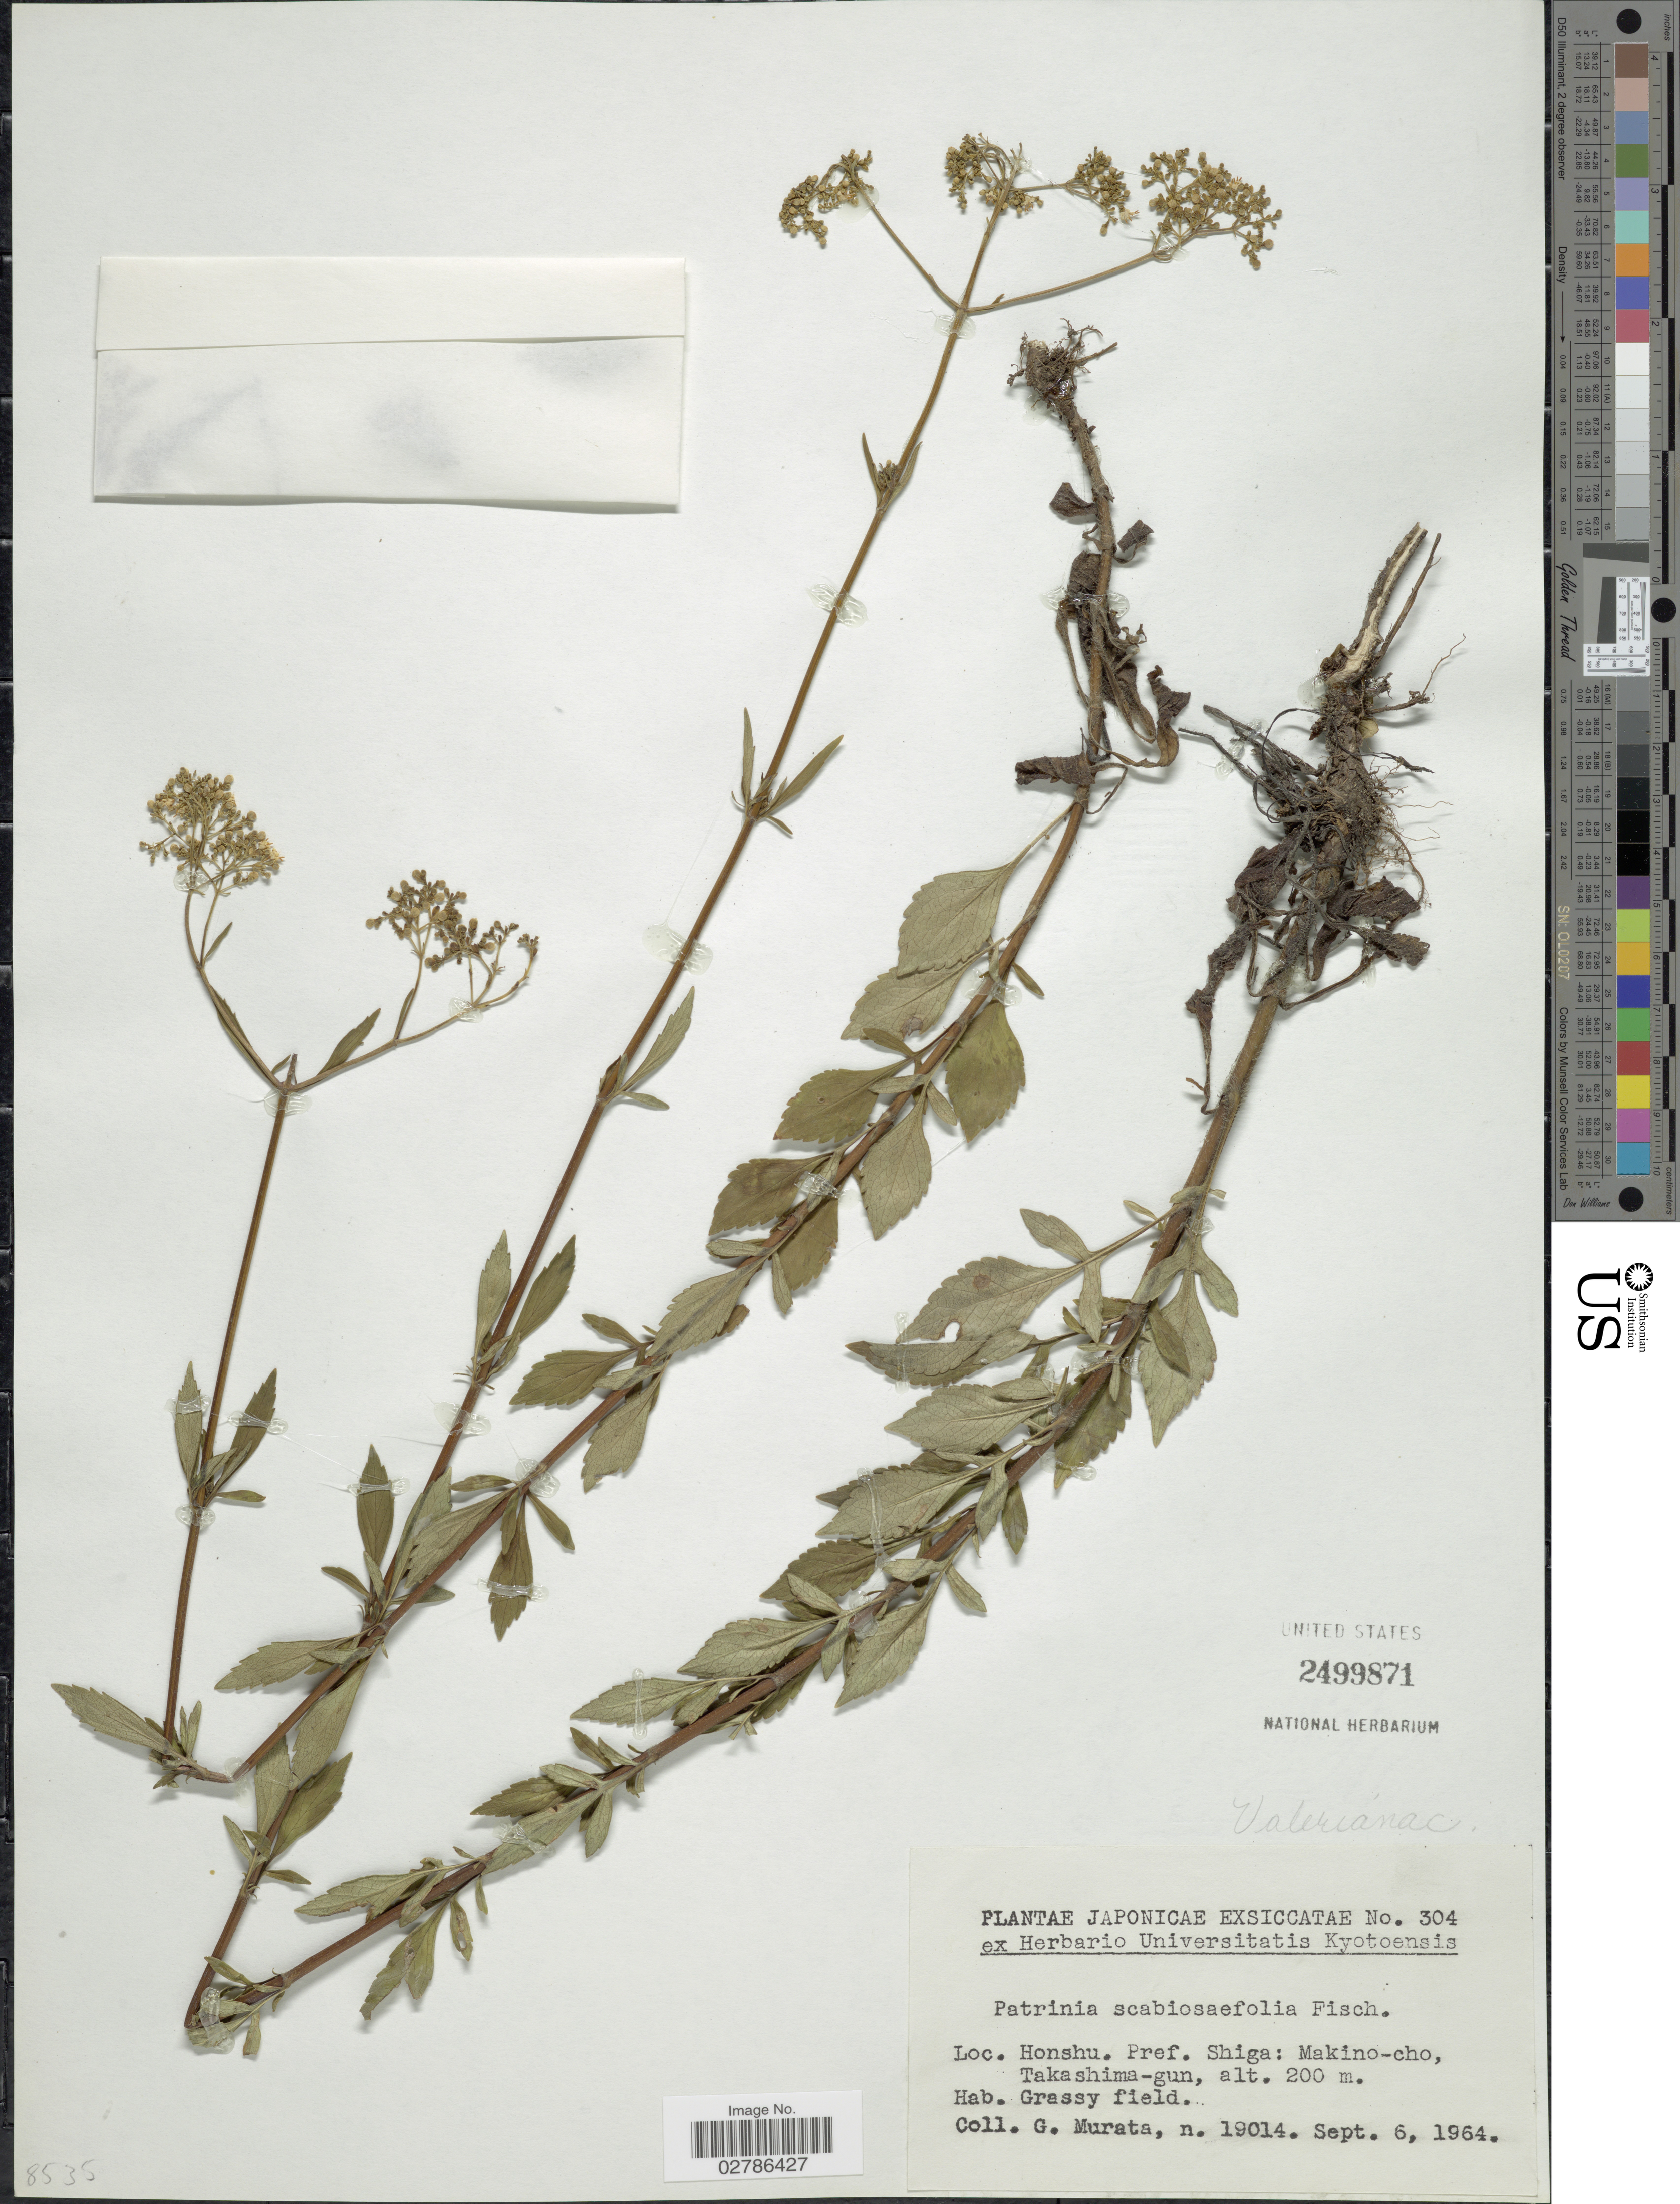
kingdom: Plantae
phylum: Tracheophyta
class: Magnoliopsida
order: Dipsacales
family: Caprifoliaceae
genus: Patrinia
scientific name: Patrinia scabiosifolia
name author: Link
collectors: G. Murata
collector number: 19014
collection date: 1964-09-06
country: Japan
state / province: Siga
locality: Honshu, Pref. Shiga, Makino-cho, Takashima-gun.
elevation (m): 200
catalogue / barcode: US 2499871